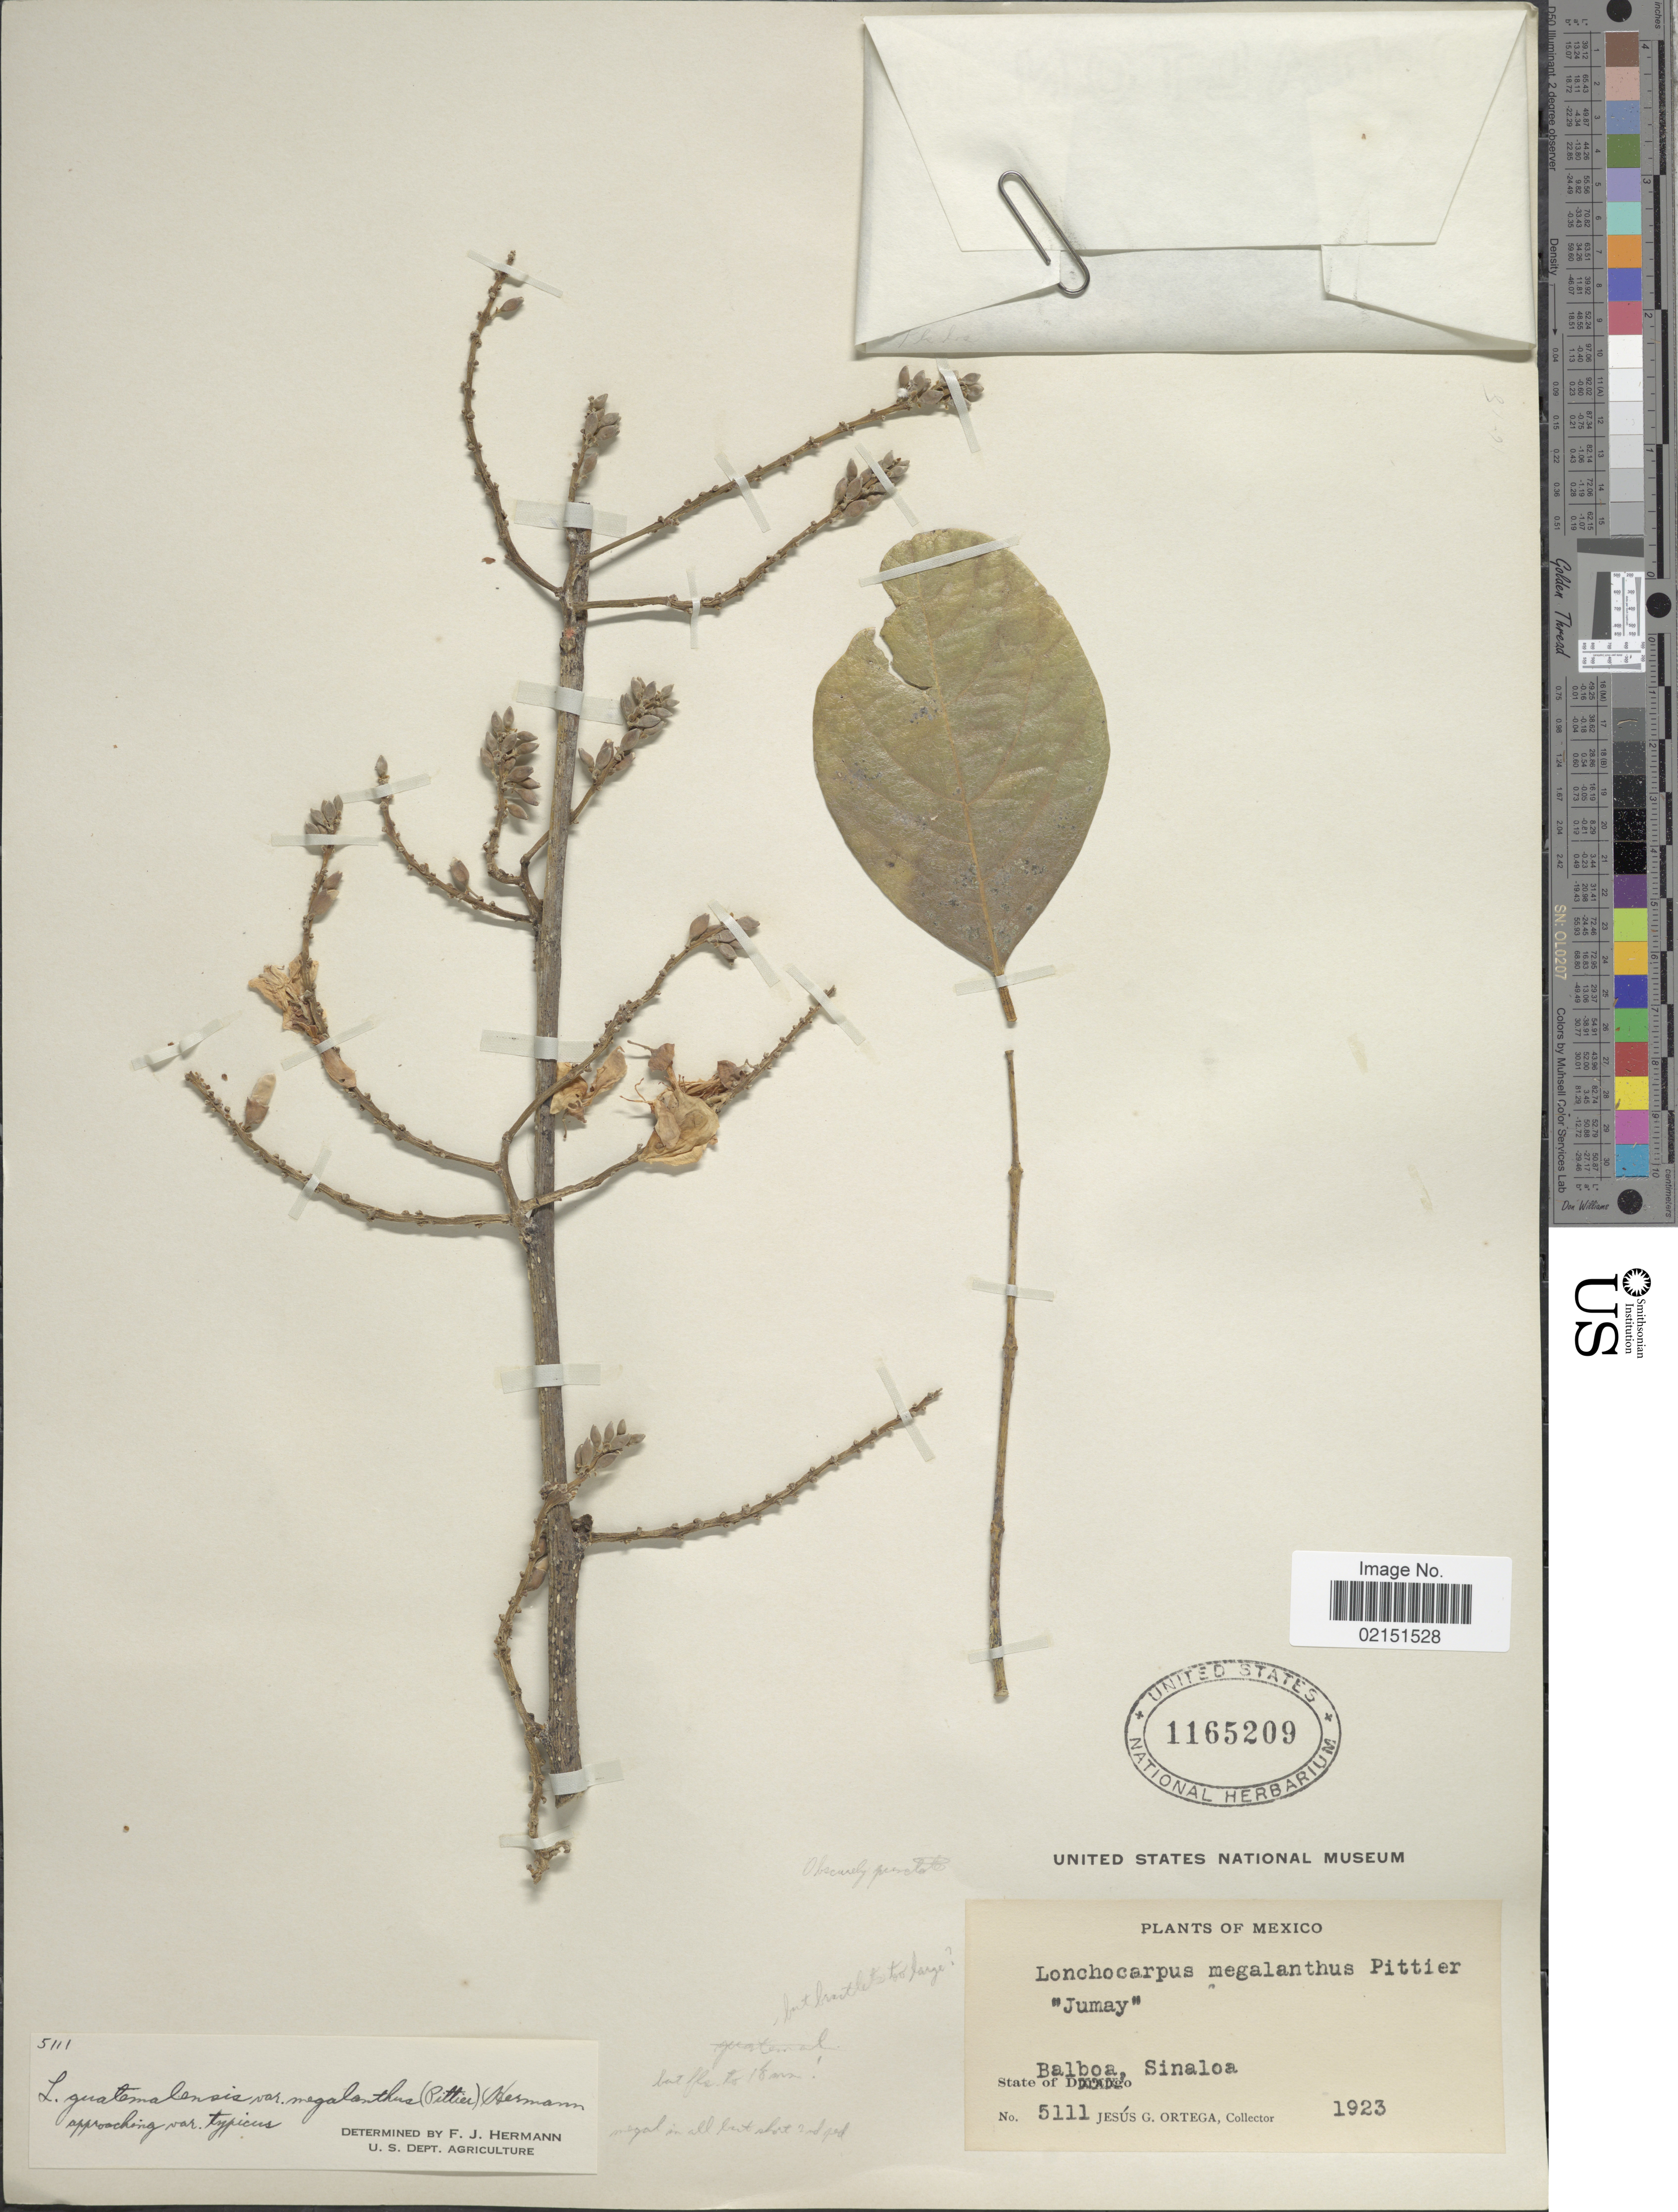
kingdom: Plantae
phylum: Tracheophyta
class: Magnoliopsida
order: Fabales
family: Fabaceae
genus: Lonchocarpus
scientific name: Lonchocarpus guatemalensis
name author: Benth.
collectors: J. Ortega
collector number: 5111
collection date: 1923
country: Mexico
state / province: Sinaloa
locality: State of Balboa, Sinaloa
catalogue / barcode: US 1165209